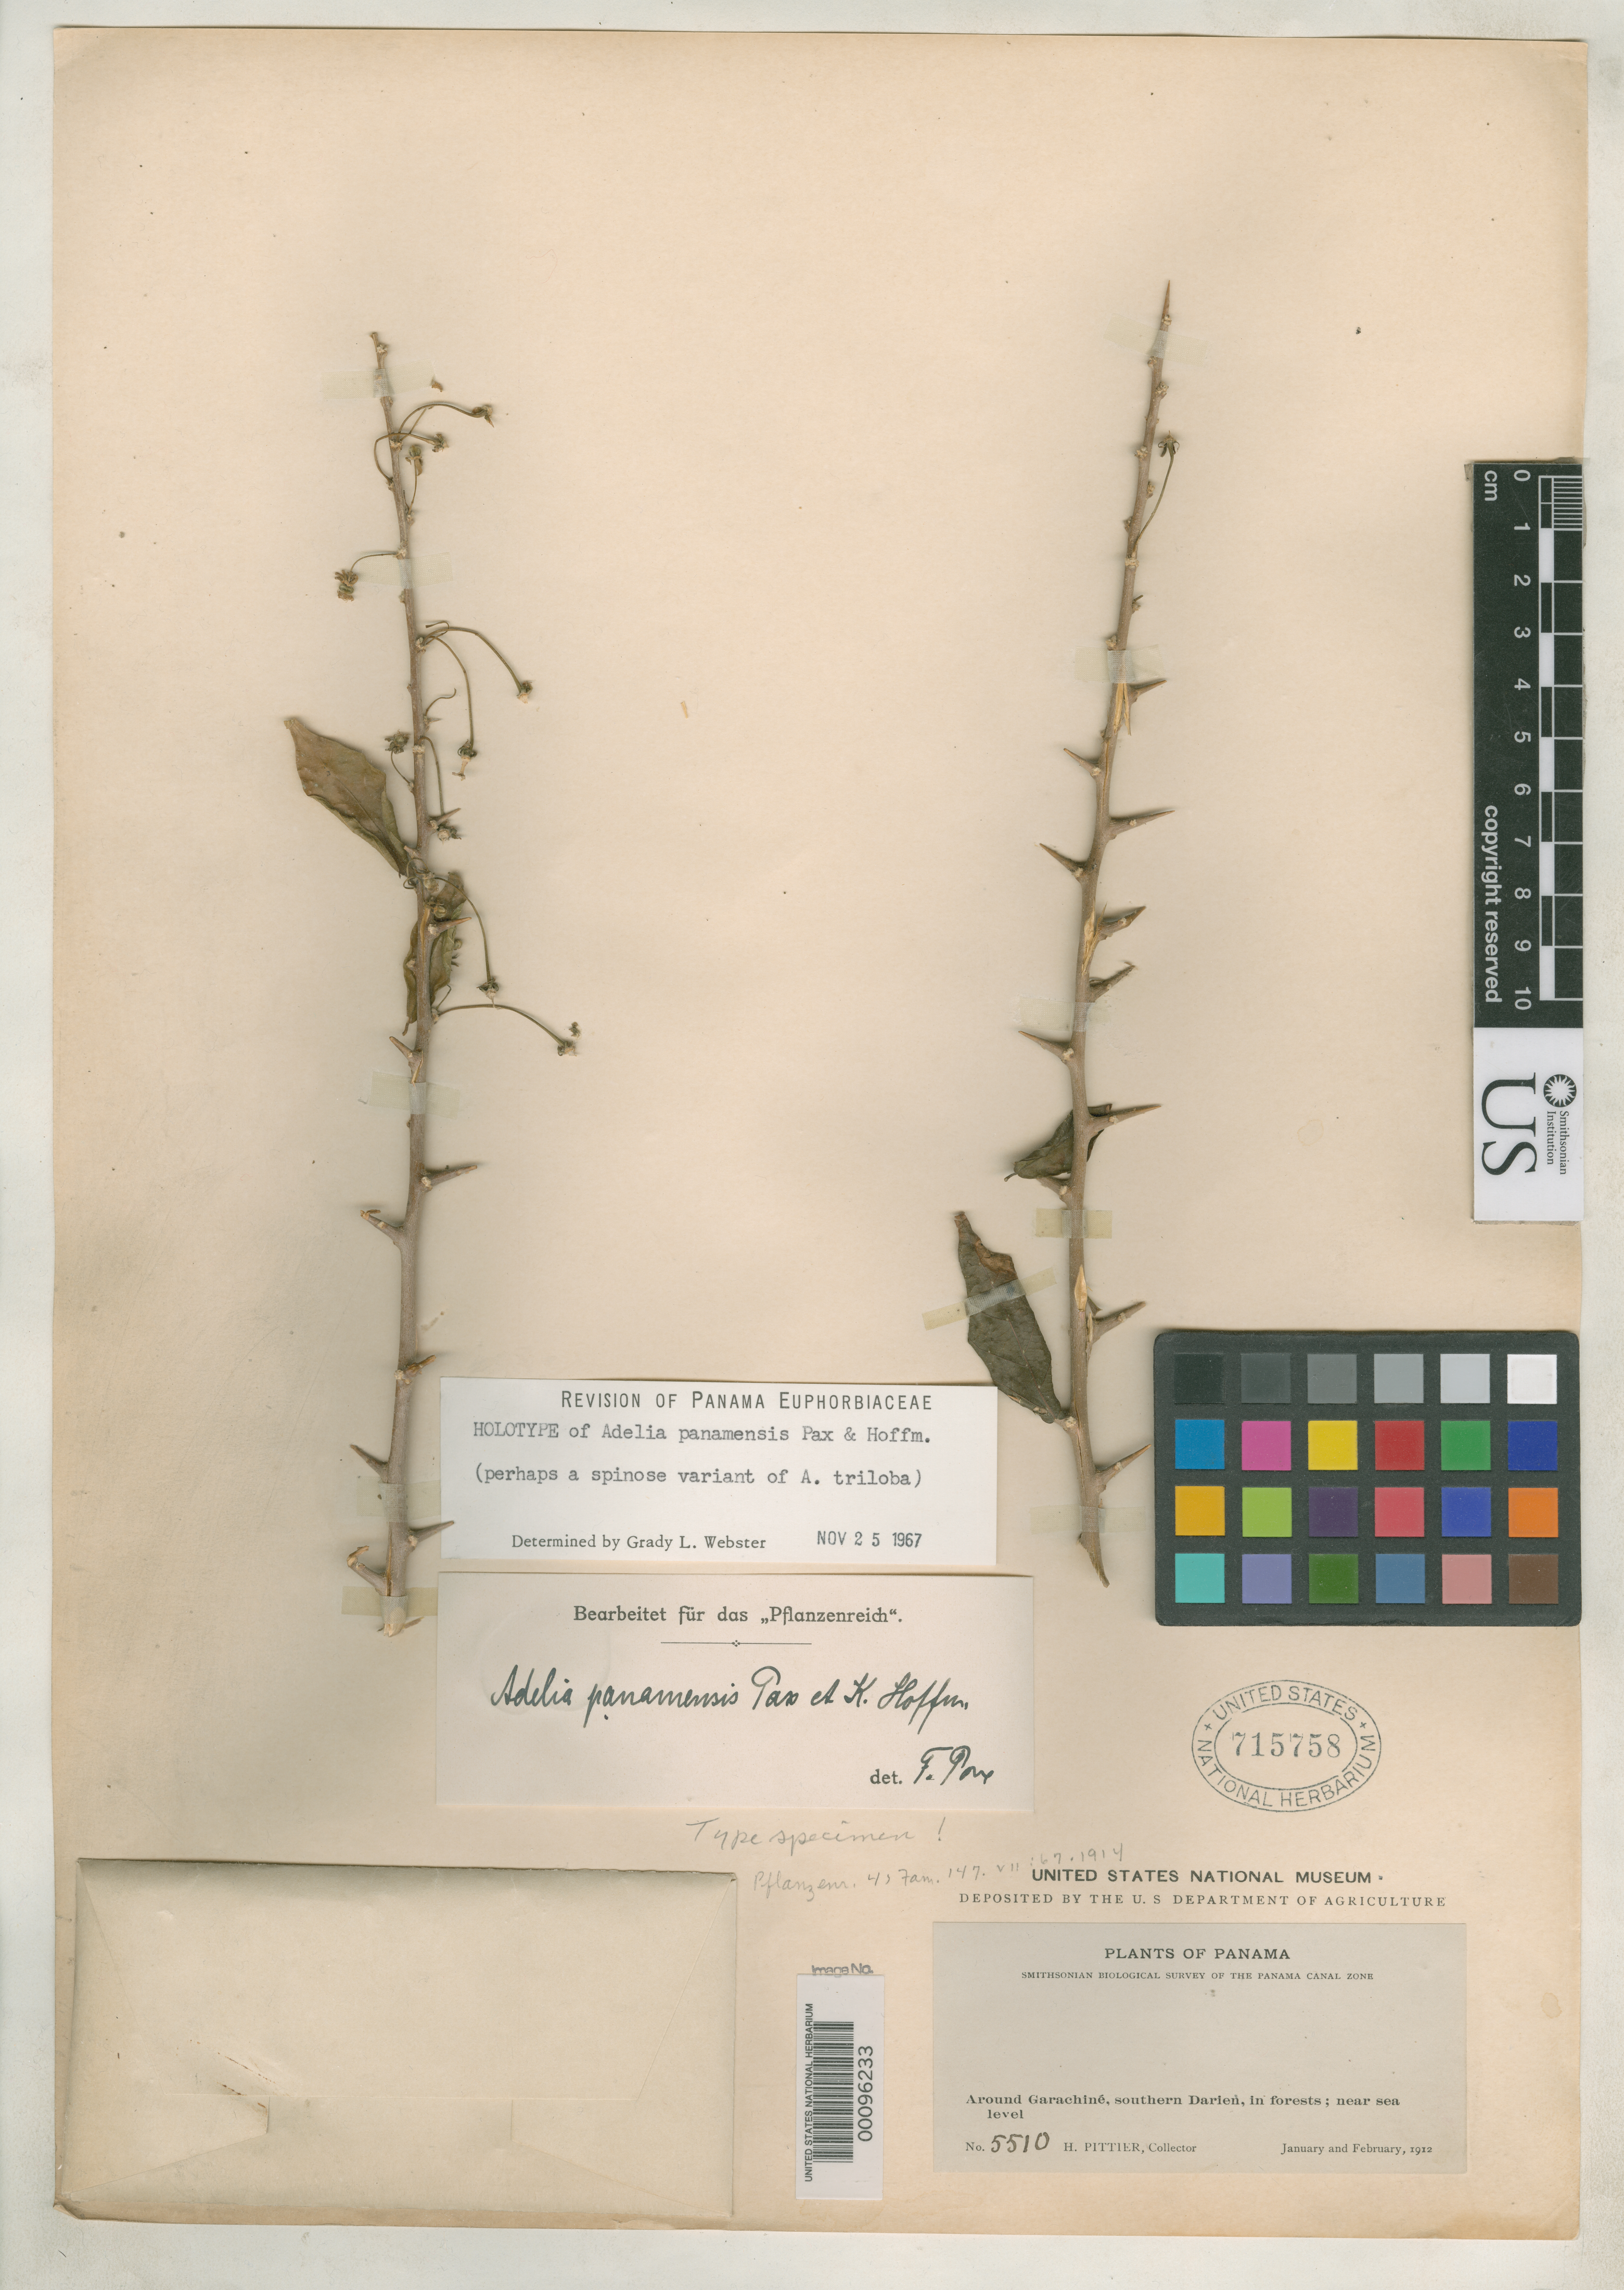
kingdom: Plantae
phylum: Tracheophyta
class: Magnoliopsida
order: Malpighiales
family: Euphorbiaceae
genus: Adelia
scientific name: Adelia panamensis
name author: Pax & K. Hoffm. in Engl.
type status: Type Collection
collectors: H. F. Pittier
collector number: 5510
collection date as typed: Jan 1912 to -- Feb 1912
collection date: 1912-01/1912-02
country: Panama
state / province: Darién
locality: Around Garachine, southern Darien.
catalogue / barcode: US 715758